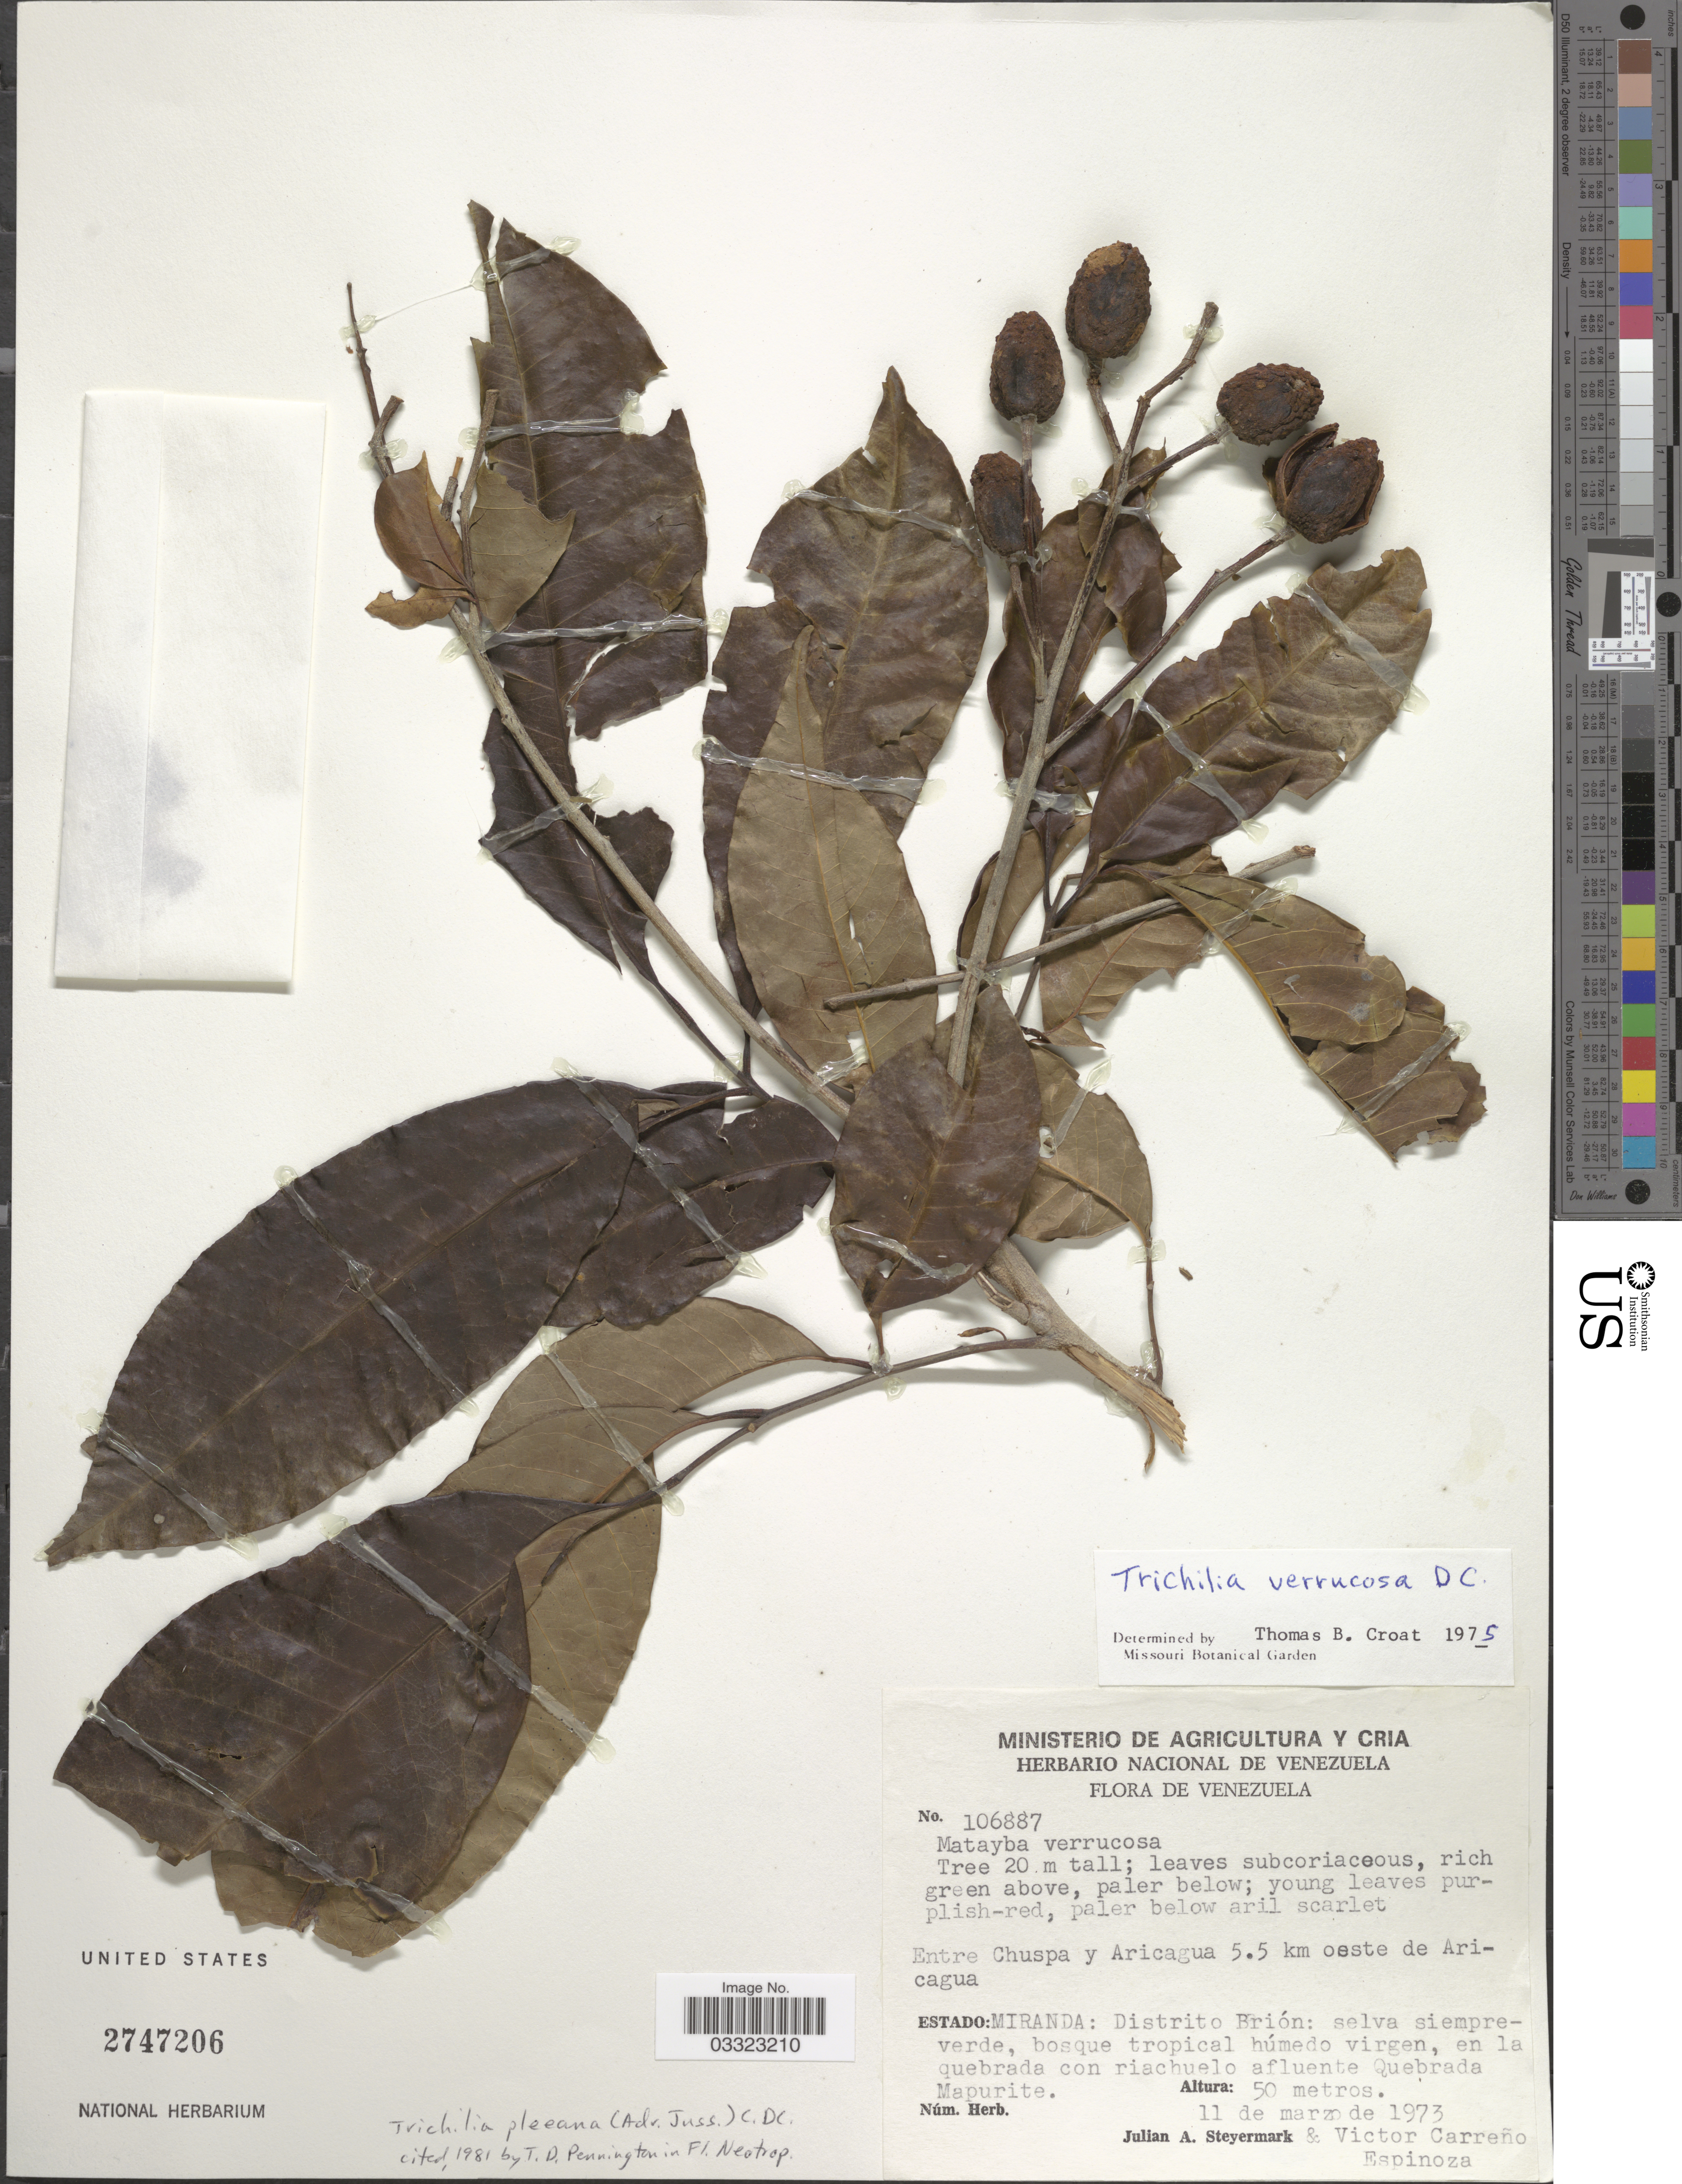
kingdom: Plantae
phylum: Tracheophyta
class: Magnoliopsida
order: Sapindales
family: Meliaceae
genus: Trichilia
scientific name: Trichilia pleeana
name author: (A. Juss.) C. DC.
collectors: J. Steyermark & V. Espinoza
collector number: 106887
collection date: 1973-03-11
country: Venezuela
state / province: Miranda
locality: Entre Chuspa y Aricagua 5.5 km oeste de Aricagua. Distrito Brión: selva siempre-verde, bosque tropical húmedo virgen, en la quebrada con riachuelo alfuente Quebrada Mapurite.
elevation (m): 50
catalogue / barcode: US 2747206